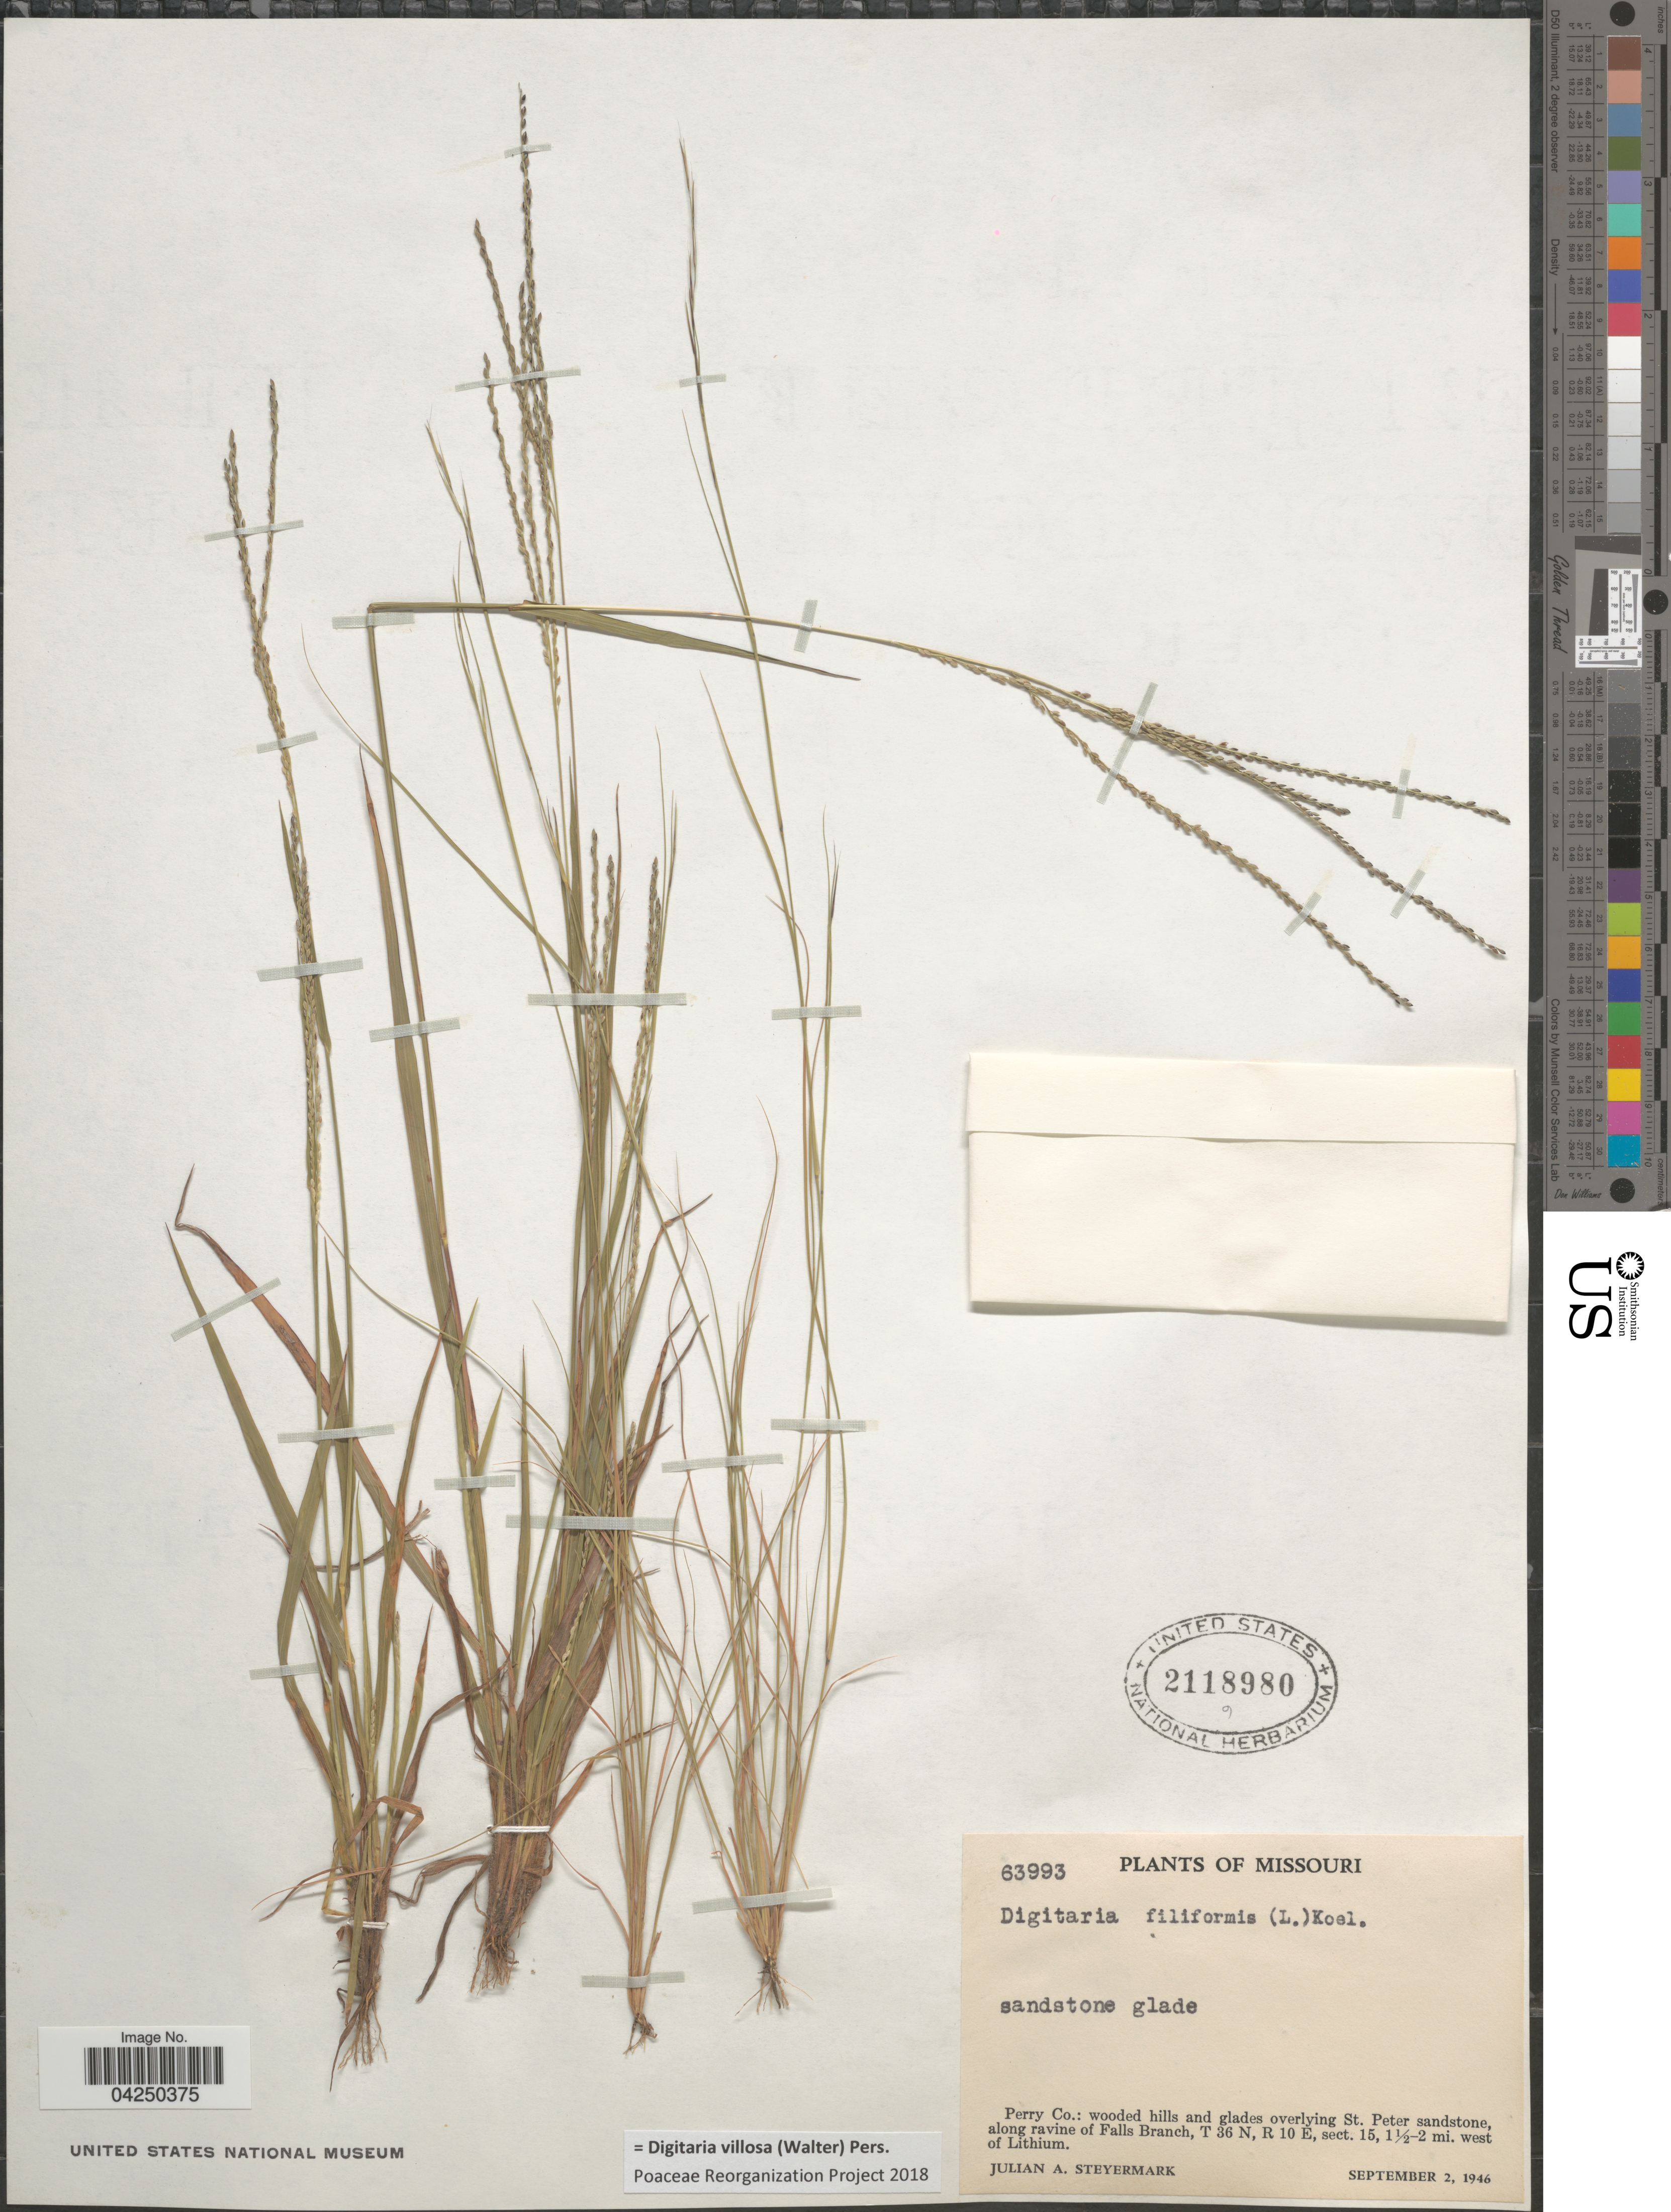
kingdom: Plantae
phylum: Tracheophyta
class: Liliopsida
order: Poales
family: Poaceae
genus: Digitaria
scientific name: Digitaria villosa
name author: (Walter) Pers.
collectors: J. Steyermark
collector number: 63993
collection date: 1946-09-02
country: United States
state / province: Missouri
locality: Perry Co.: wooded hills and glades overlying St. Peter sandstone, along ravine of Falls Branch, T 36 N, R 10 E, sect. 15, 1½-2 mi. west of Lithium.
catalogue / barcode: US 2118980